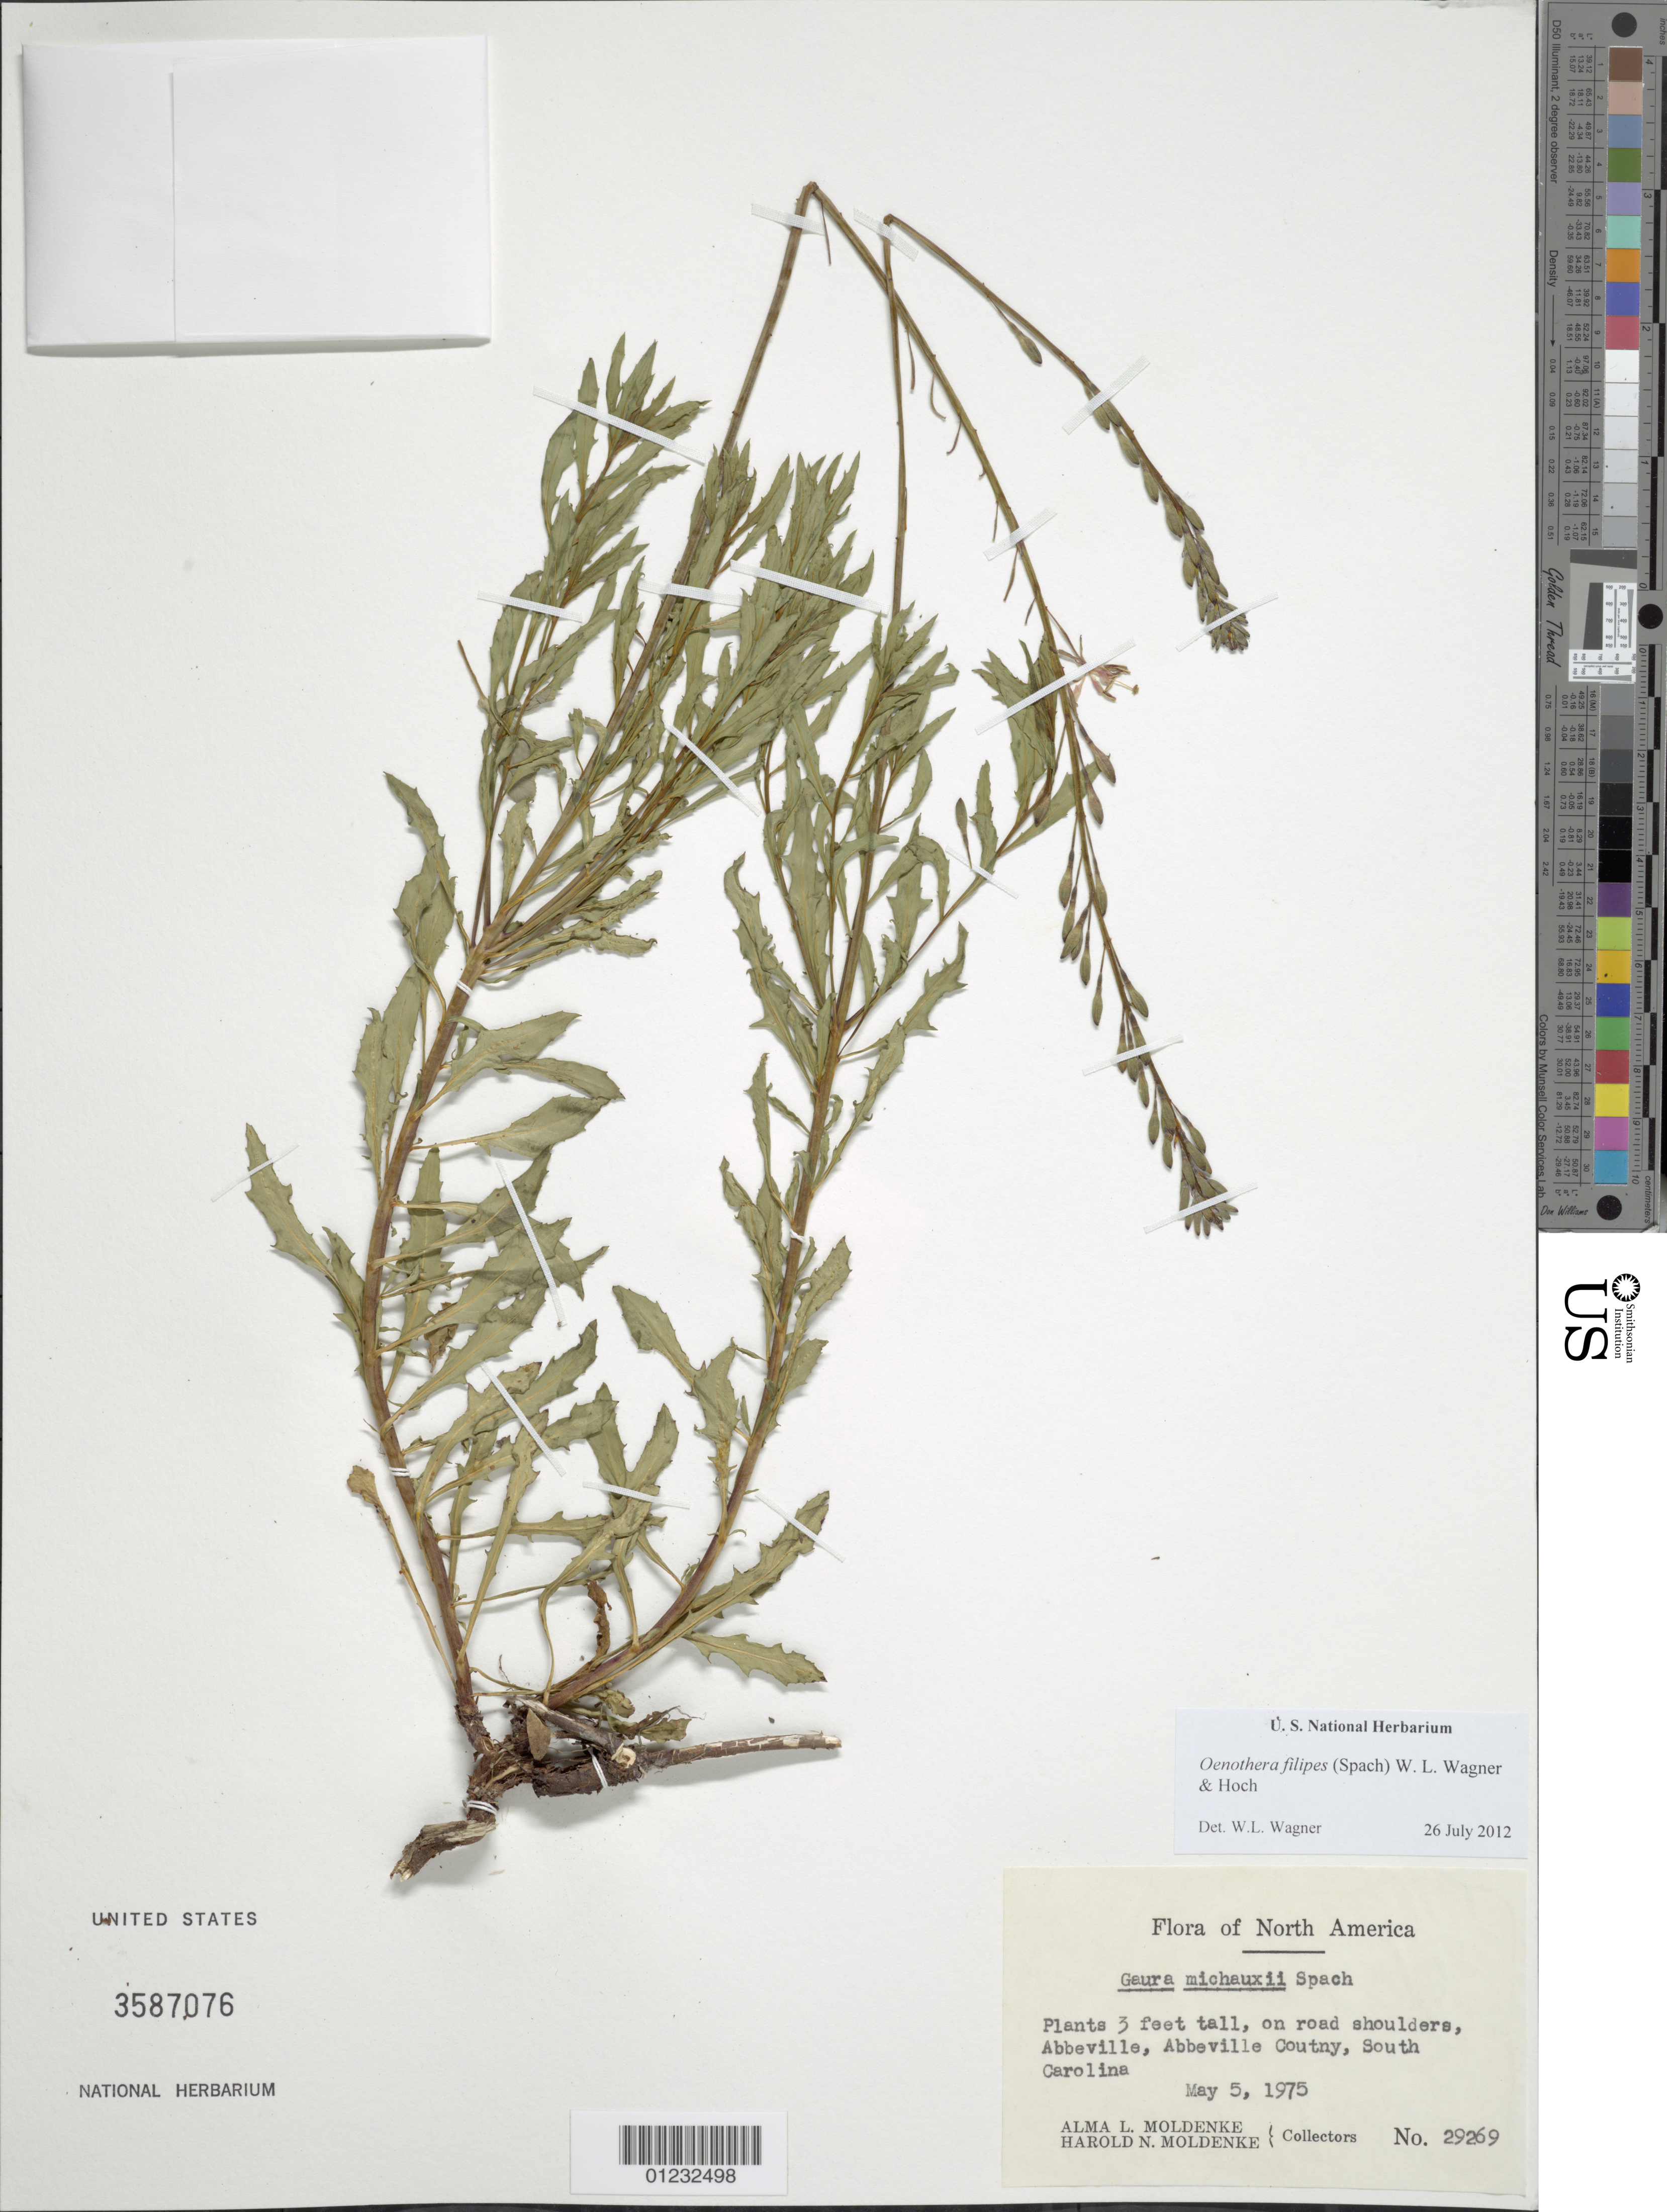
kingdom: Plantae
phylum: Tracheophyta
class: Magnoliopsida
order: Myrtales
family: Onagraceae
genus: Oenothera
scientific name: Oenothera filipes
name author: (Spach) W.L. Wagner & Hoch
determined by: Wagner, W. L., (BOT), Smithsonian Institution - National Museum of Natural History (UNITED STATES)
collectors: A. L. Moldenke & H. N. Moldenke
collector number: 29269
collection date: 1975-05-05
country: United States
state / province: South Carolina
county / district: Abbeville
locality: Abbeville.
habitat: On road shoulders.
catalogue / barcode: US 3587076